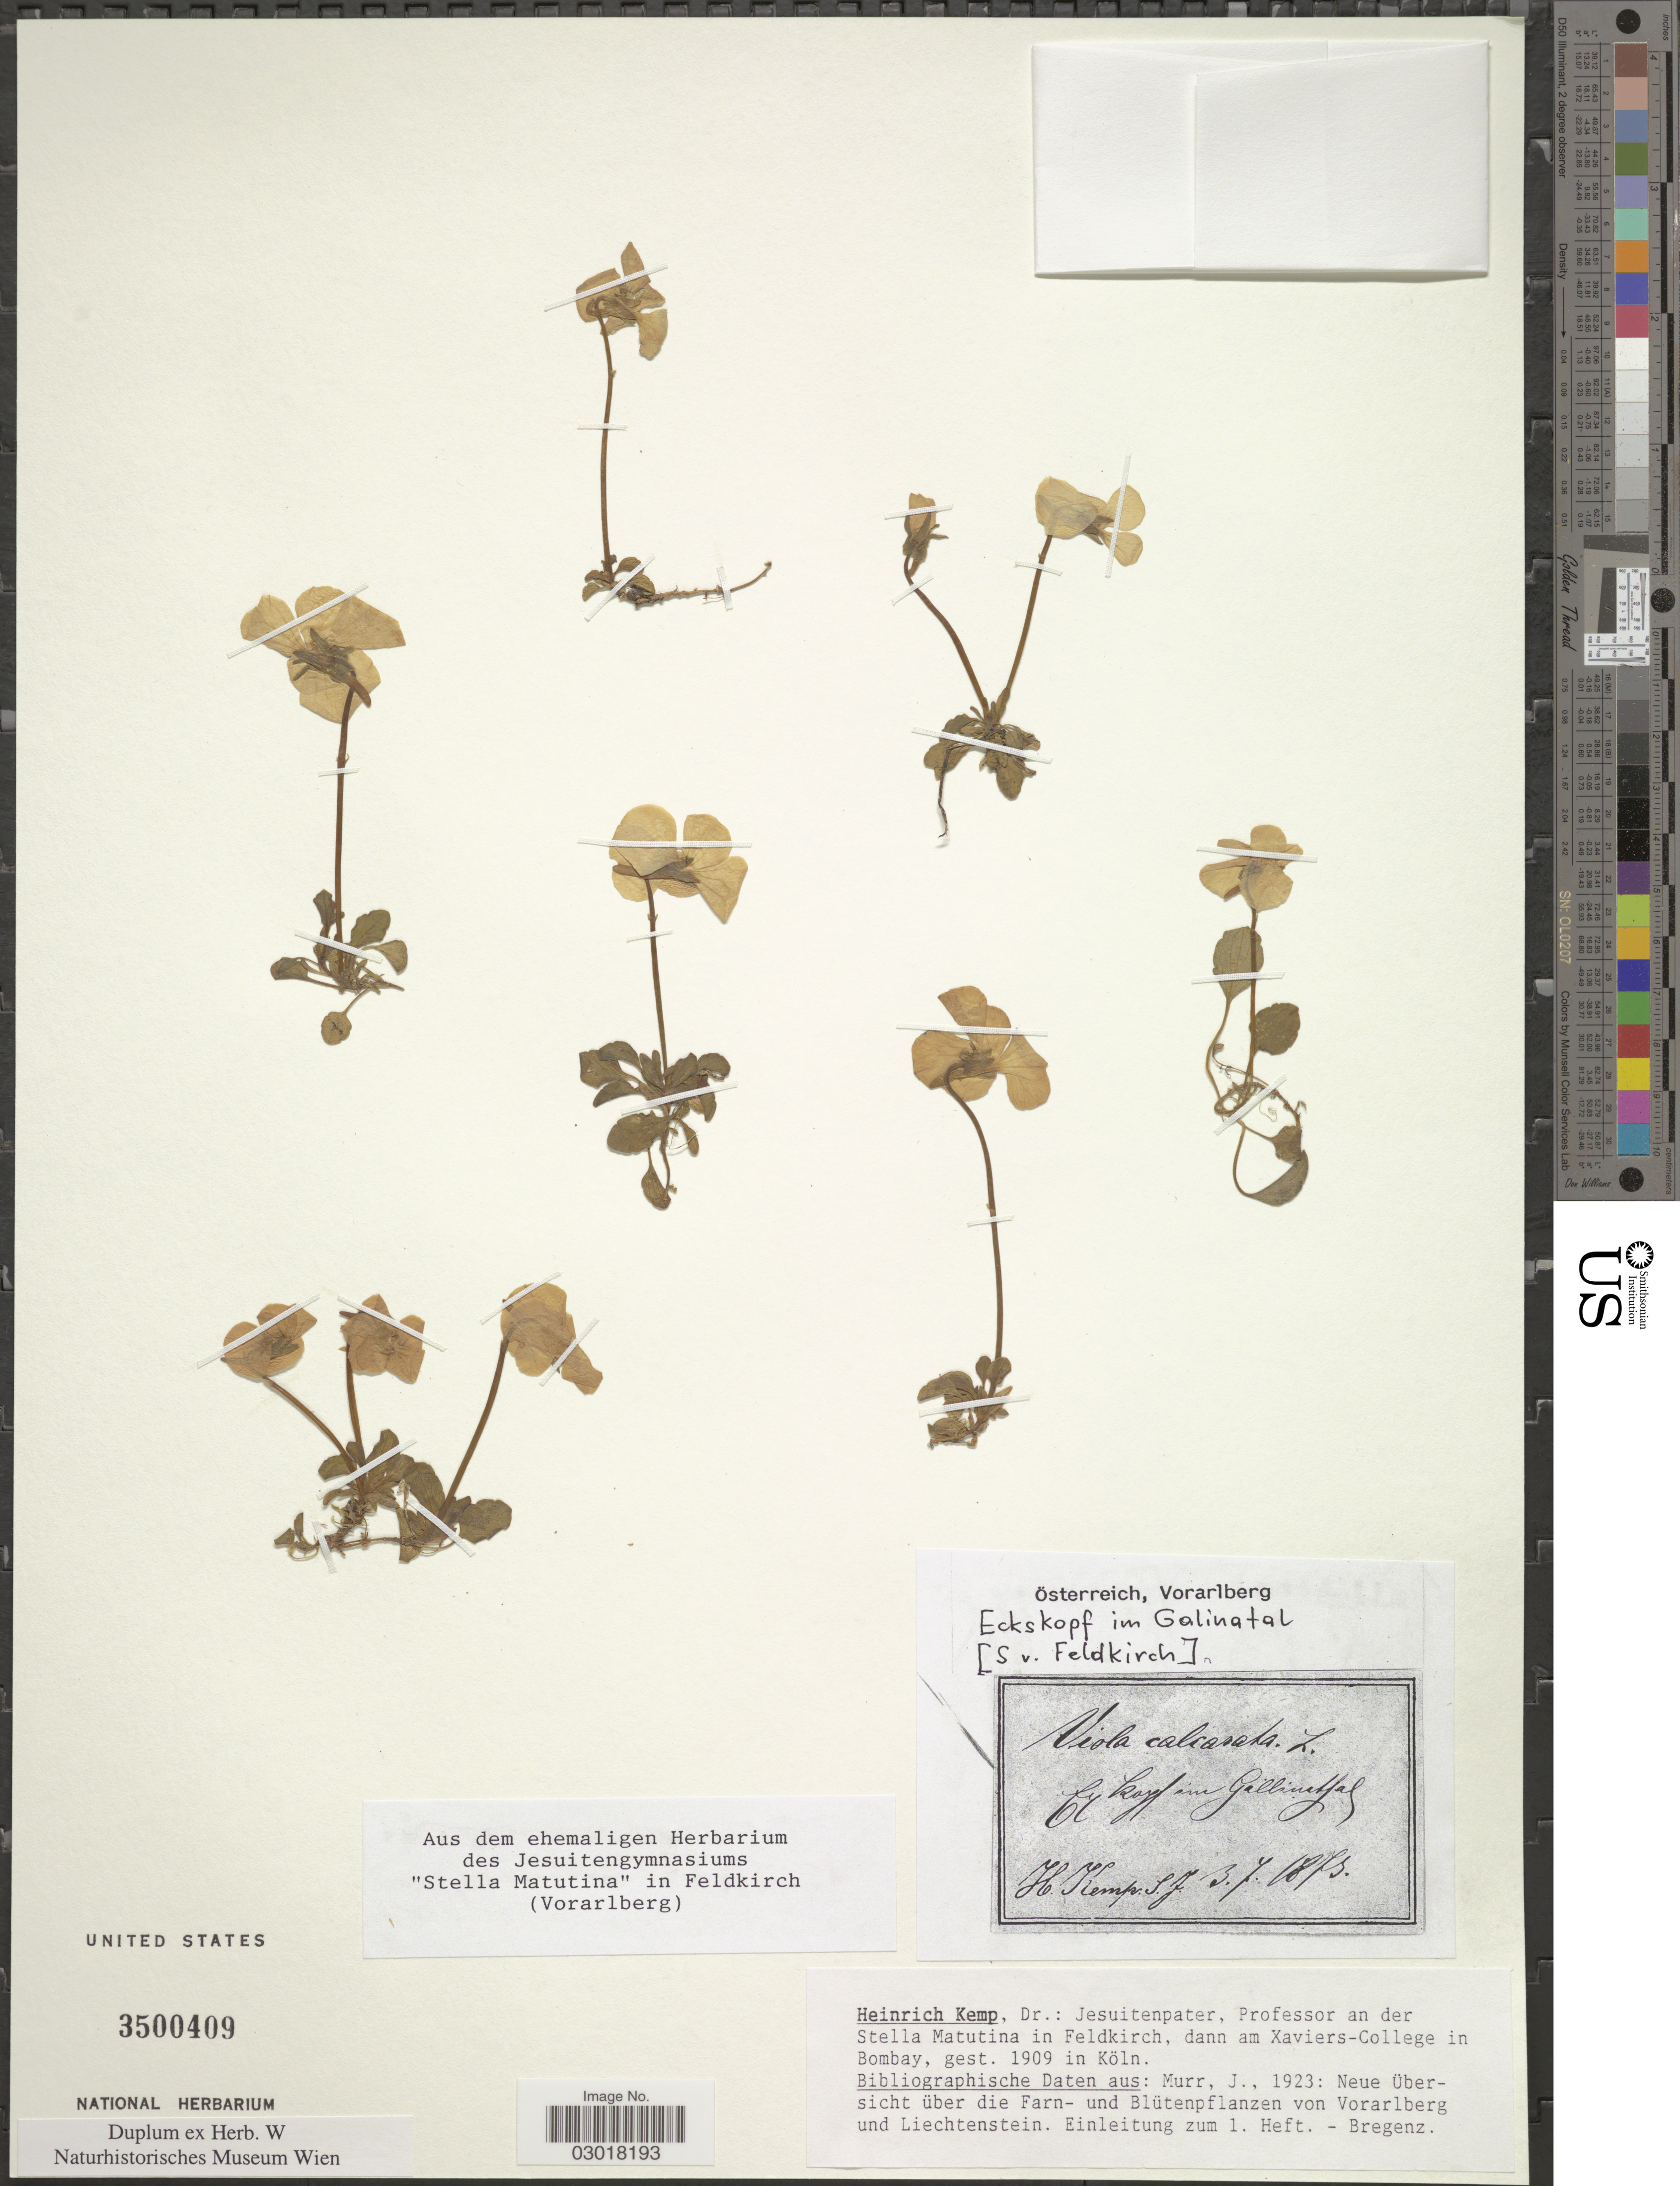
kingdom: Plantae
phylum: Tracheophyta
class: Magnoliopsida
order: Malpighiales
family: Violaceae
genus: Viola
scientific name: Viola calcarata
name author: L.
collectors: H. Kemp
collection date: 1875-07-03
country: Austria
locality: Österreich, Vorarlberg, Eckskopf im Galinatal.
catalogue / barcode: US 3500409